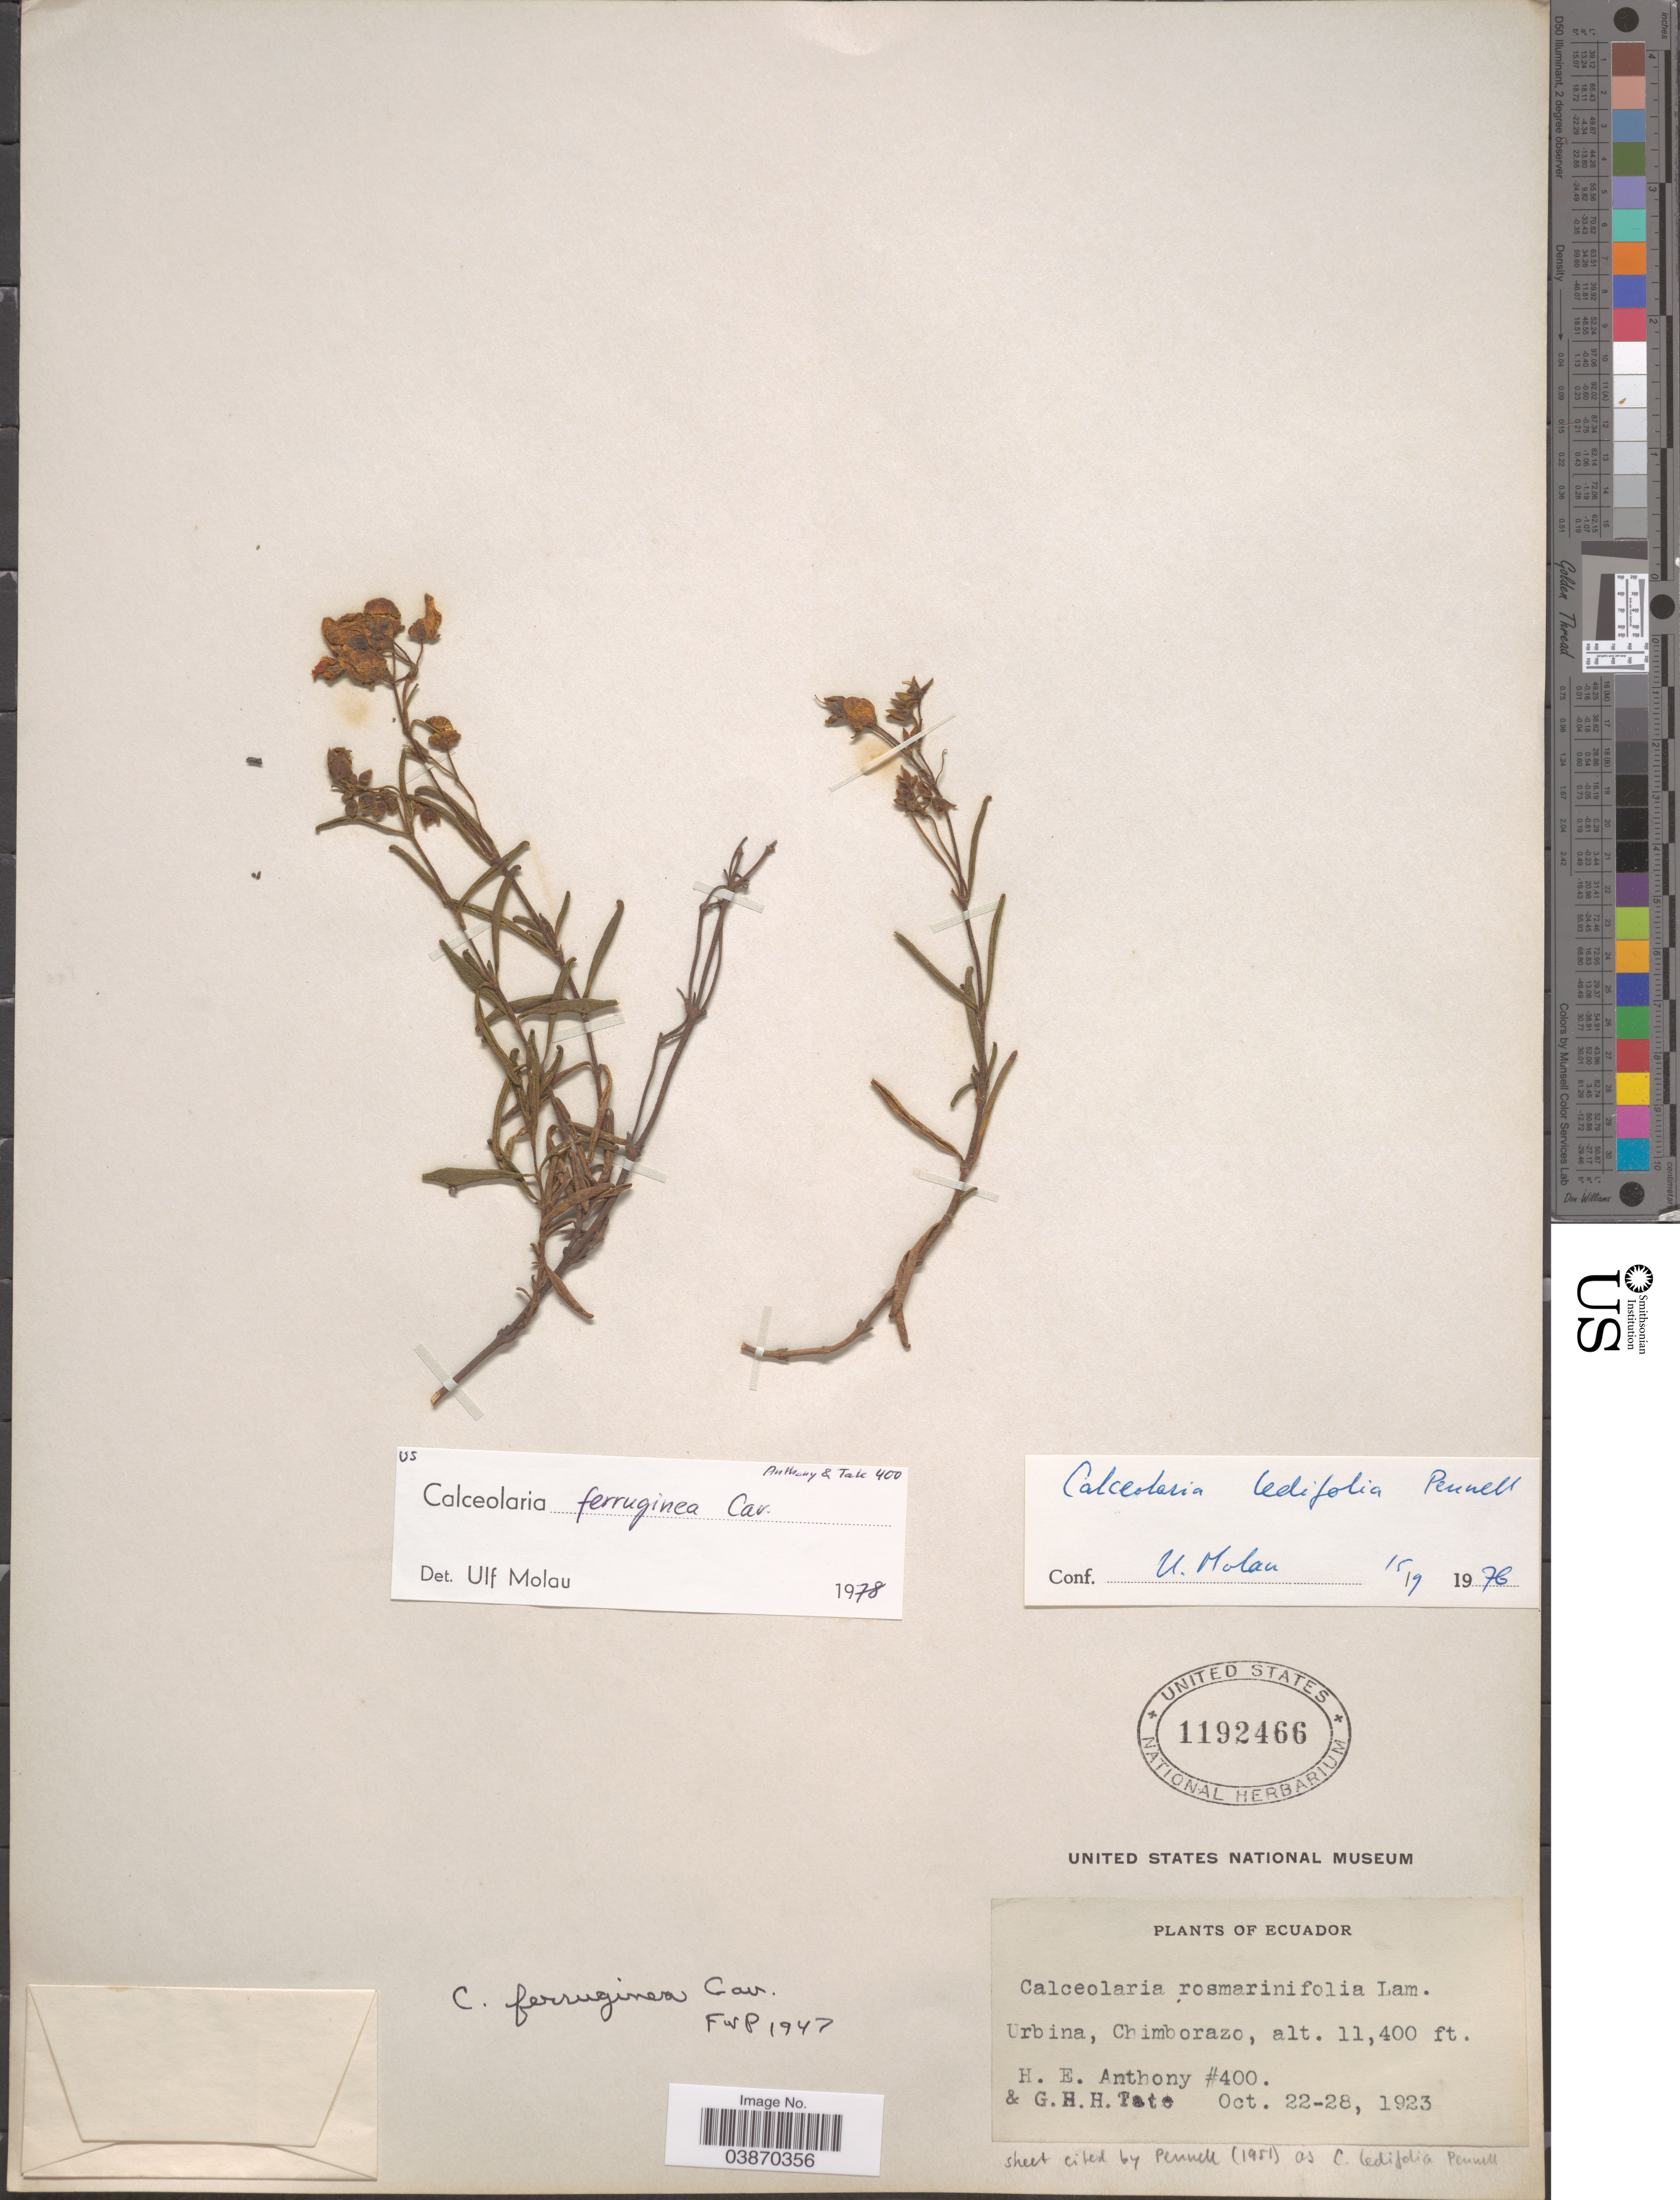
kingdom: Plantae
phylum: Tracheophyta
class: Magnoliopsida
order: Lamiales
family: Calceolariaceae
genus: Calceolaria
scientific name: Calceolaria ferruginea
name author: Cav.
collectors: H. E. Anthony & G. H. H.Tate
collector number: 400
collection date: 1923-10-22/1923-10-28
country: Ecuador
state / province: Chimborazo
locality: Urbina.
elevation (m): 3475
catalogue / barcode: US 1192466